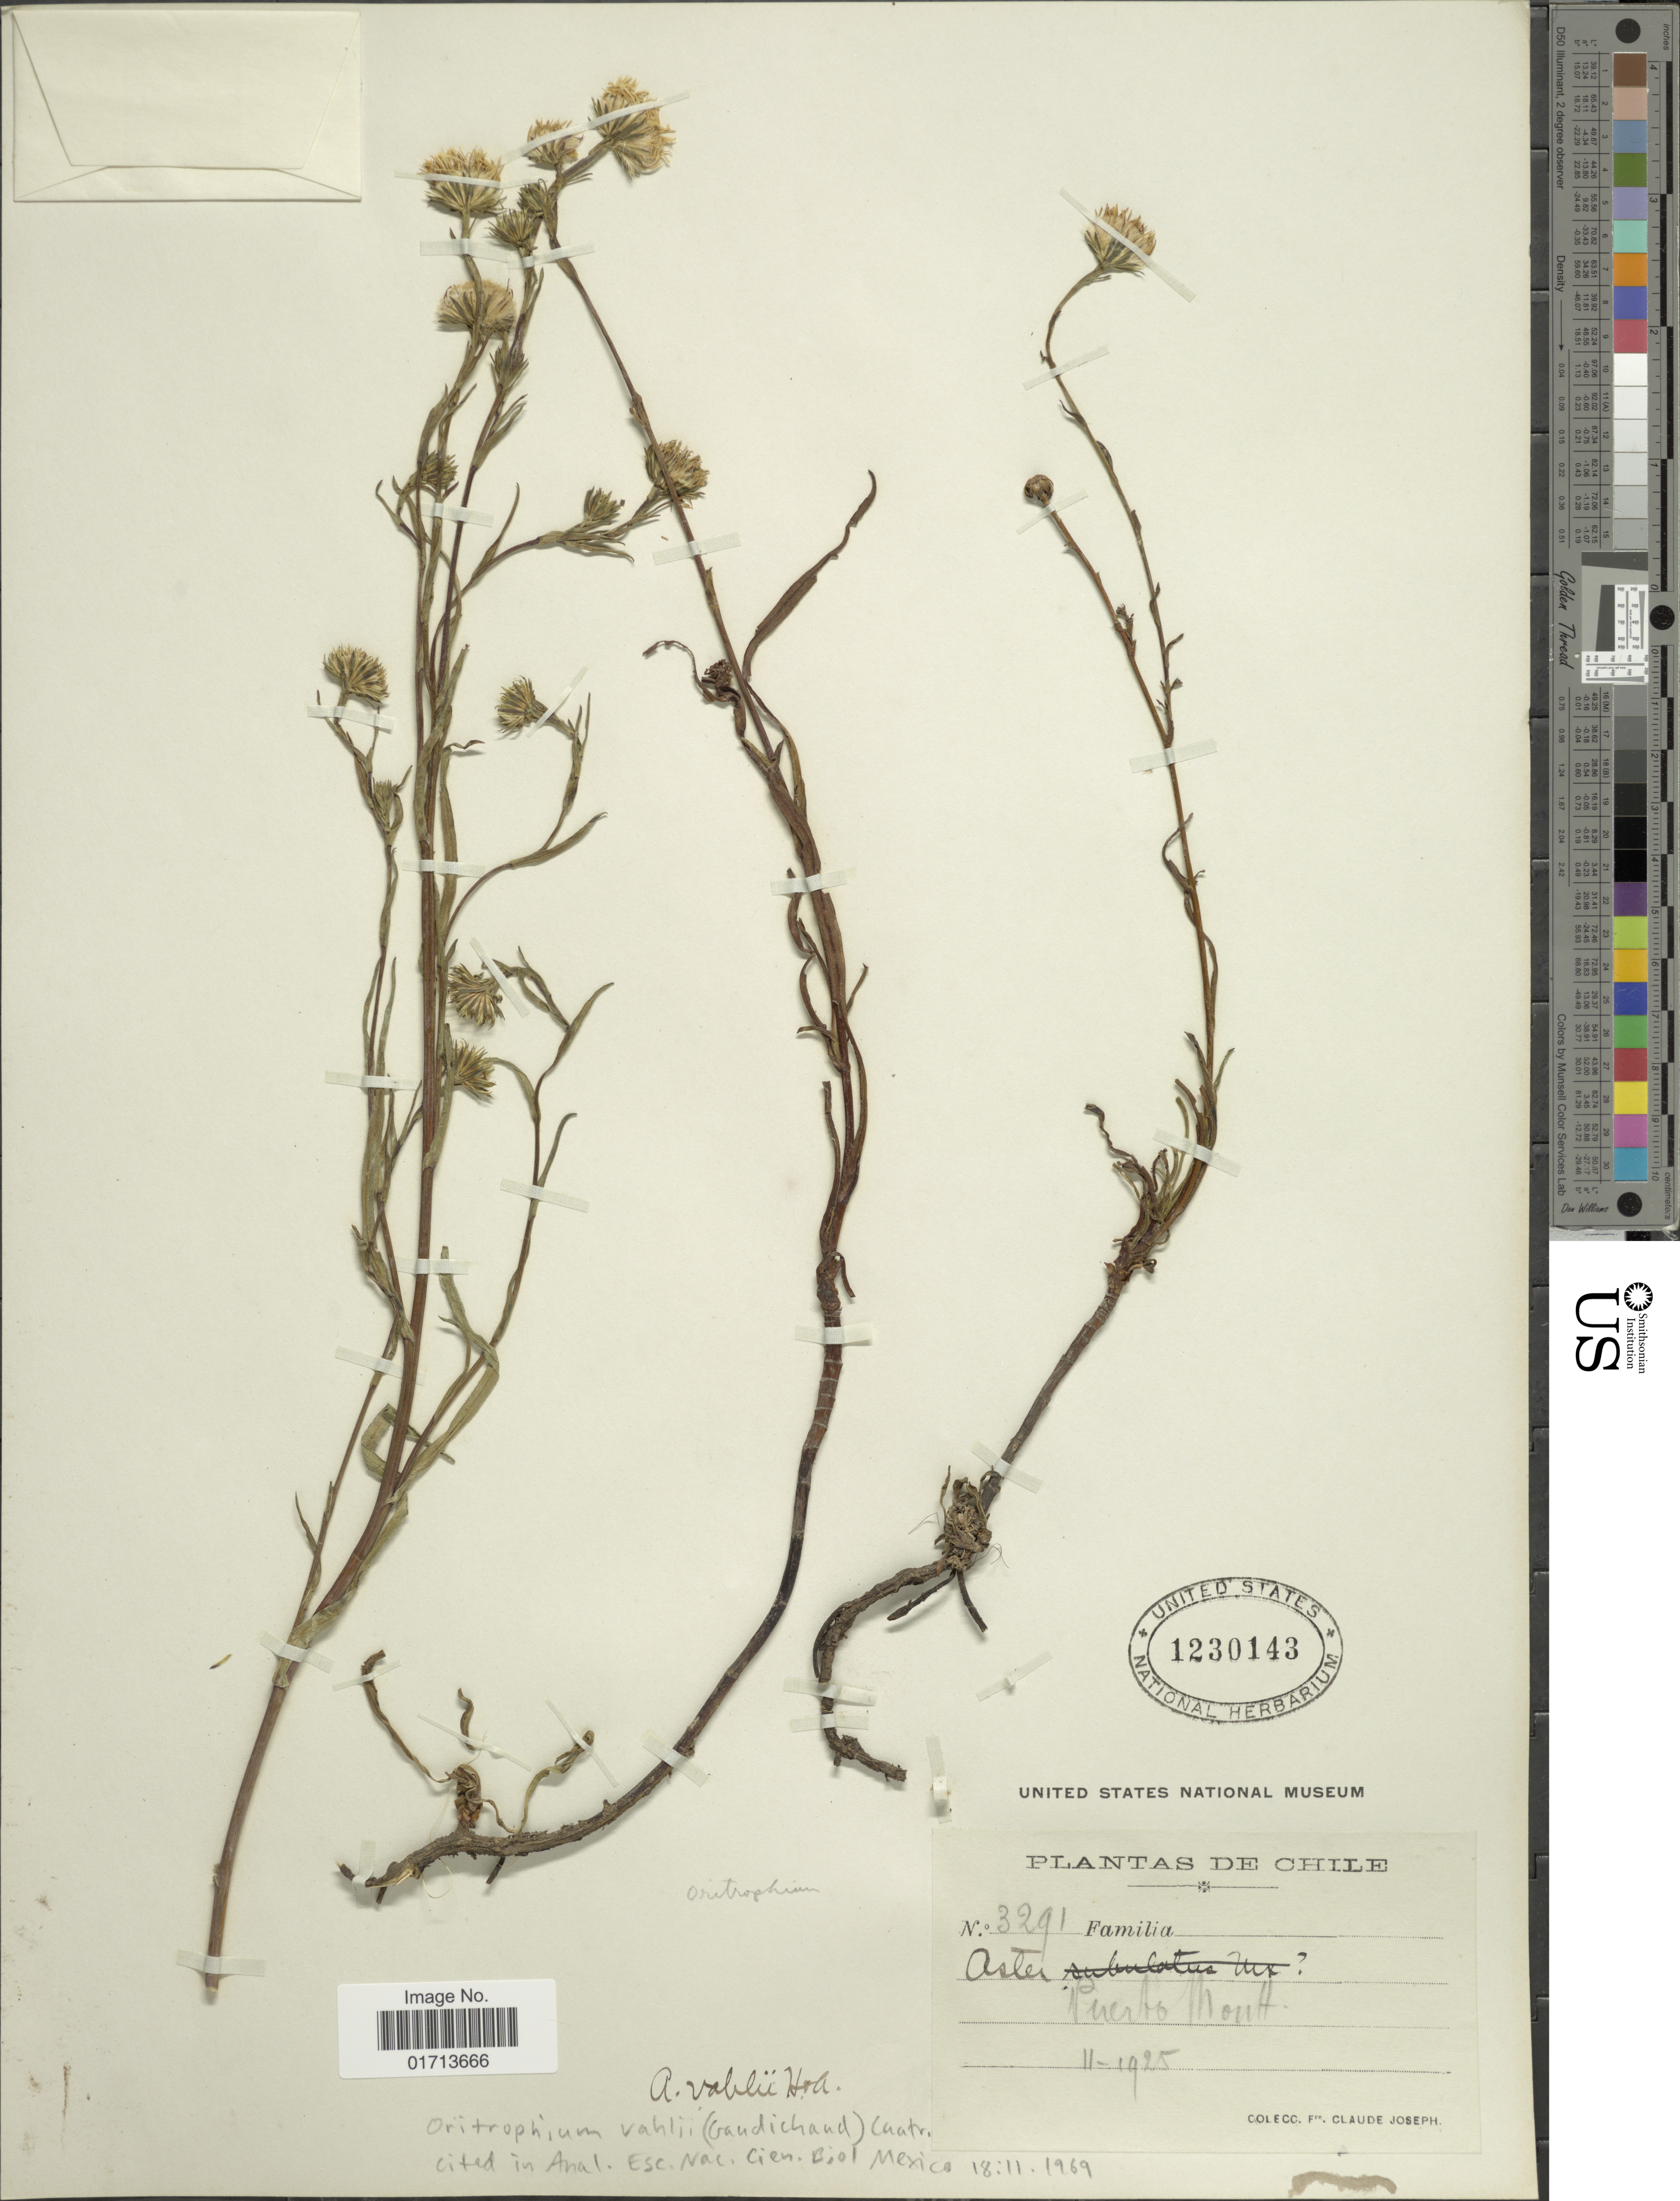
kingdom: Plantae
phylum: Tracheophyta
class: Magnoliopsida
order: Asterales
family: Asteraceae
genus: Oritrophium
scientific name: Oritrophium vahlii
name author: (Gaudich.) Cuatrec.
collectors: Bro. Claude-Joseph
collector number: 3291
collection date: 1925-11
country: Chile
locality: Puerto Montt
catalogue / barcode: US 1230143